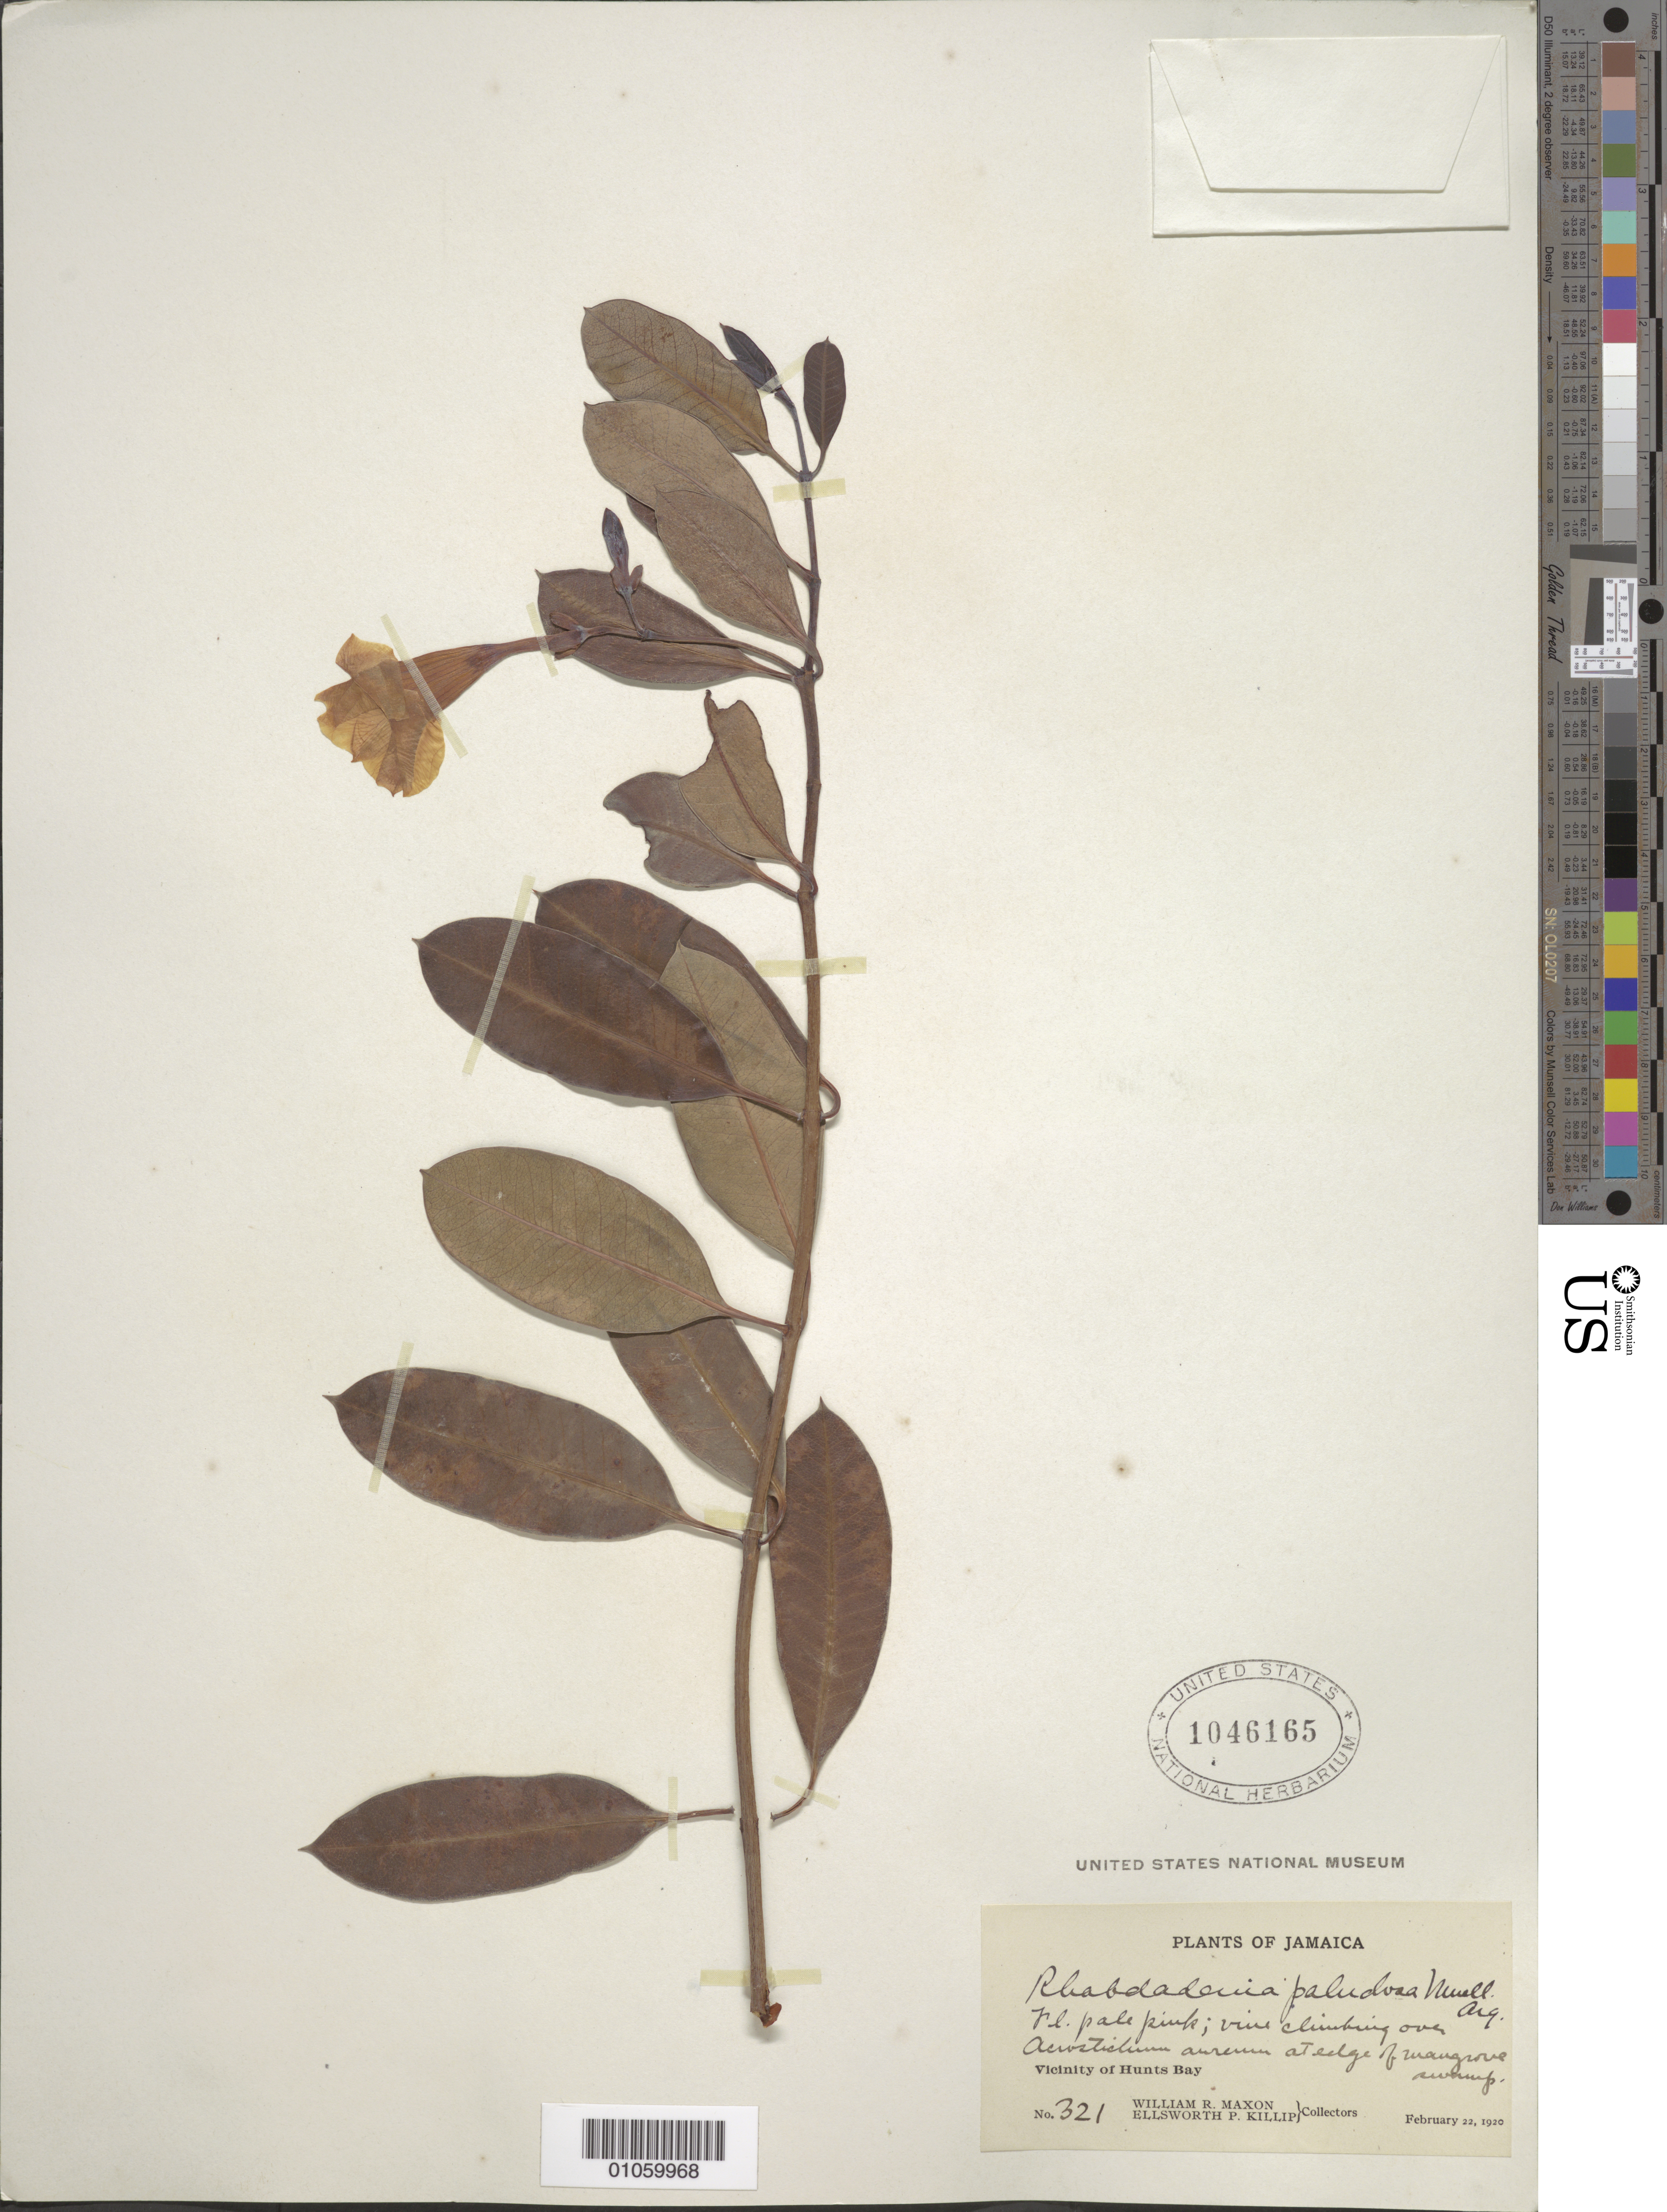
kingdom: Plantae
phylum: Tracheophyta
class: Magnoliopsida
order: Gentianales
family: Apocynaceae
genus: Rhabdadenia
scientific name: Rhabdadenia biflora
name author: (Jacq.) Müll. Arg.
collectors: W. R. Maxon & E. P. Killip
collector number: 321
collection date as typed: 22 Feb 1920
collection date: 1920-02-22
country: Jamaica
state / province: Saint Catherine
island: Jamaica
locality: Edge of mangrove swamp, vicinity of Hunts Bay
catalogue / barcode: US 1046165